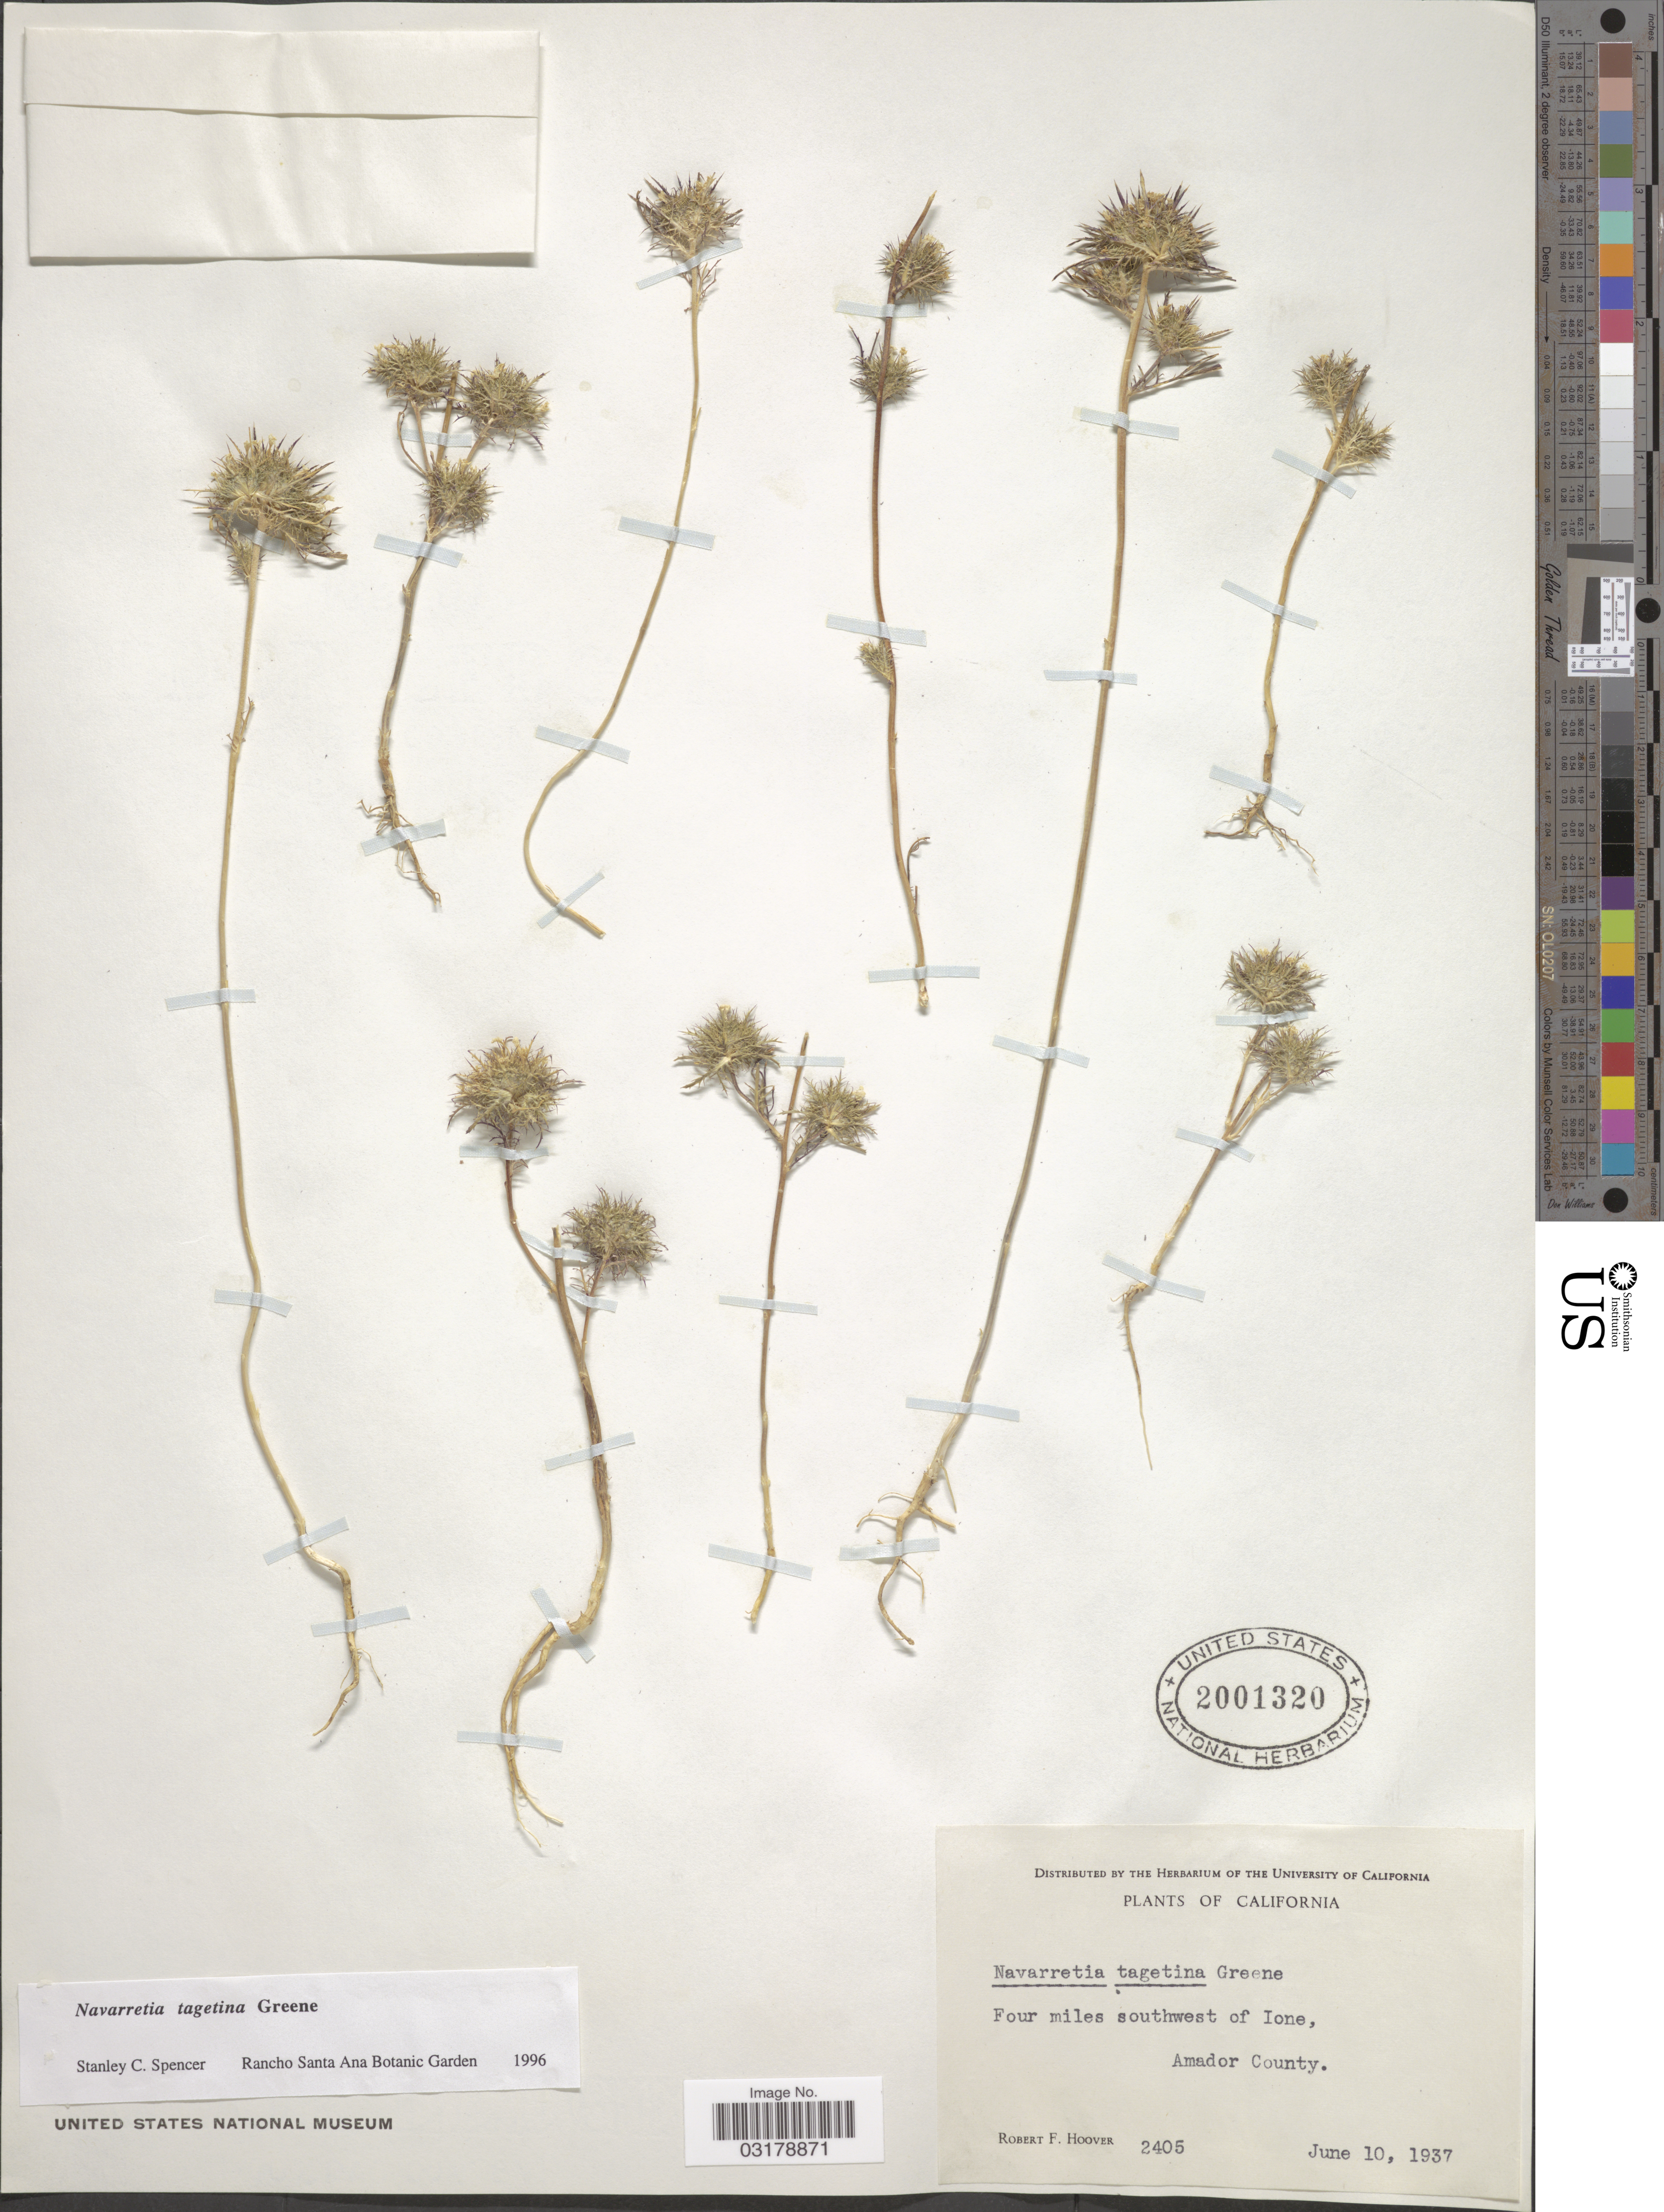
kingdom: Plantae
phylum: Tracheophyta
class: Magnoliopsida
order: Ericales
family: Polemoniaceae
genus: Navarretia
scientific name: Navarretia tagetina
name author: S.W. Greene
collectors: R. F. Hoover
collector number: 2405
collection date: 1937-06-10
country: United States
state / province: California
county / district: Amador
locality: Four miles southwest of Ione, Amador County.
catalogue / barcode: US 2001320